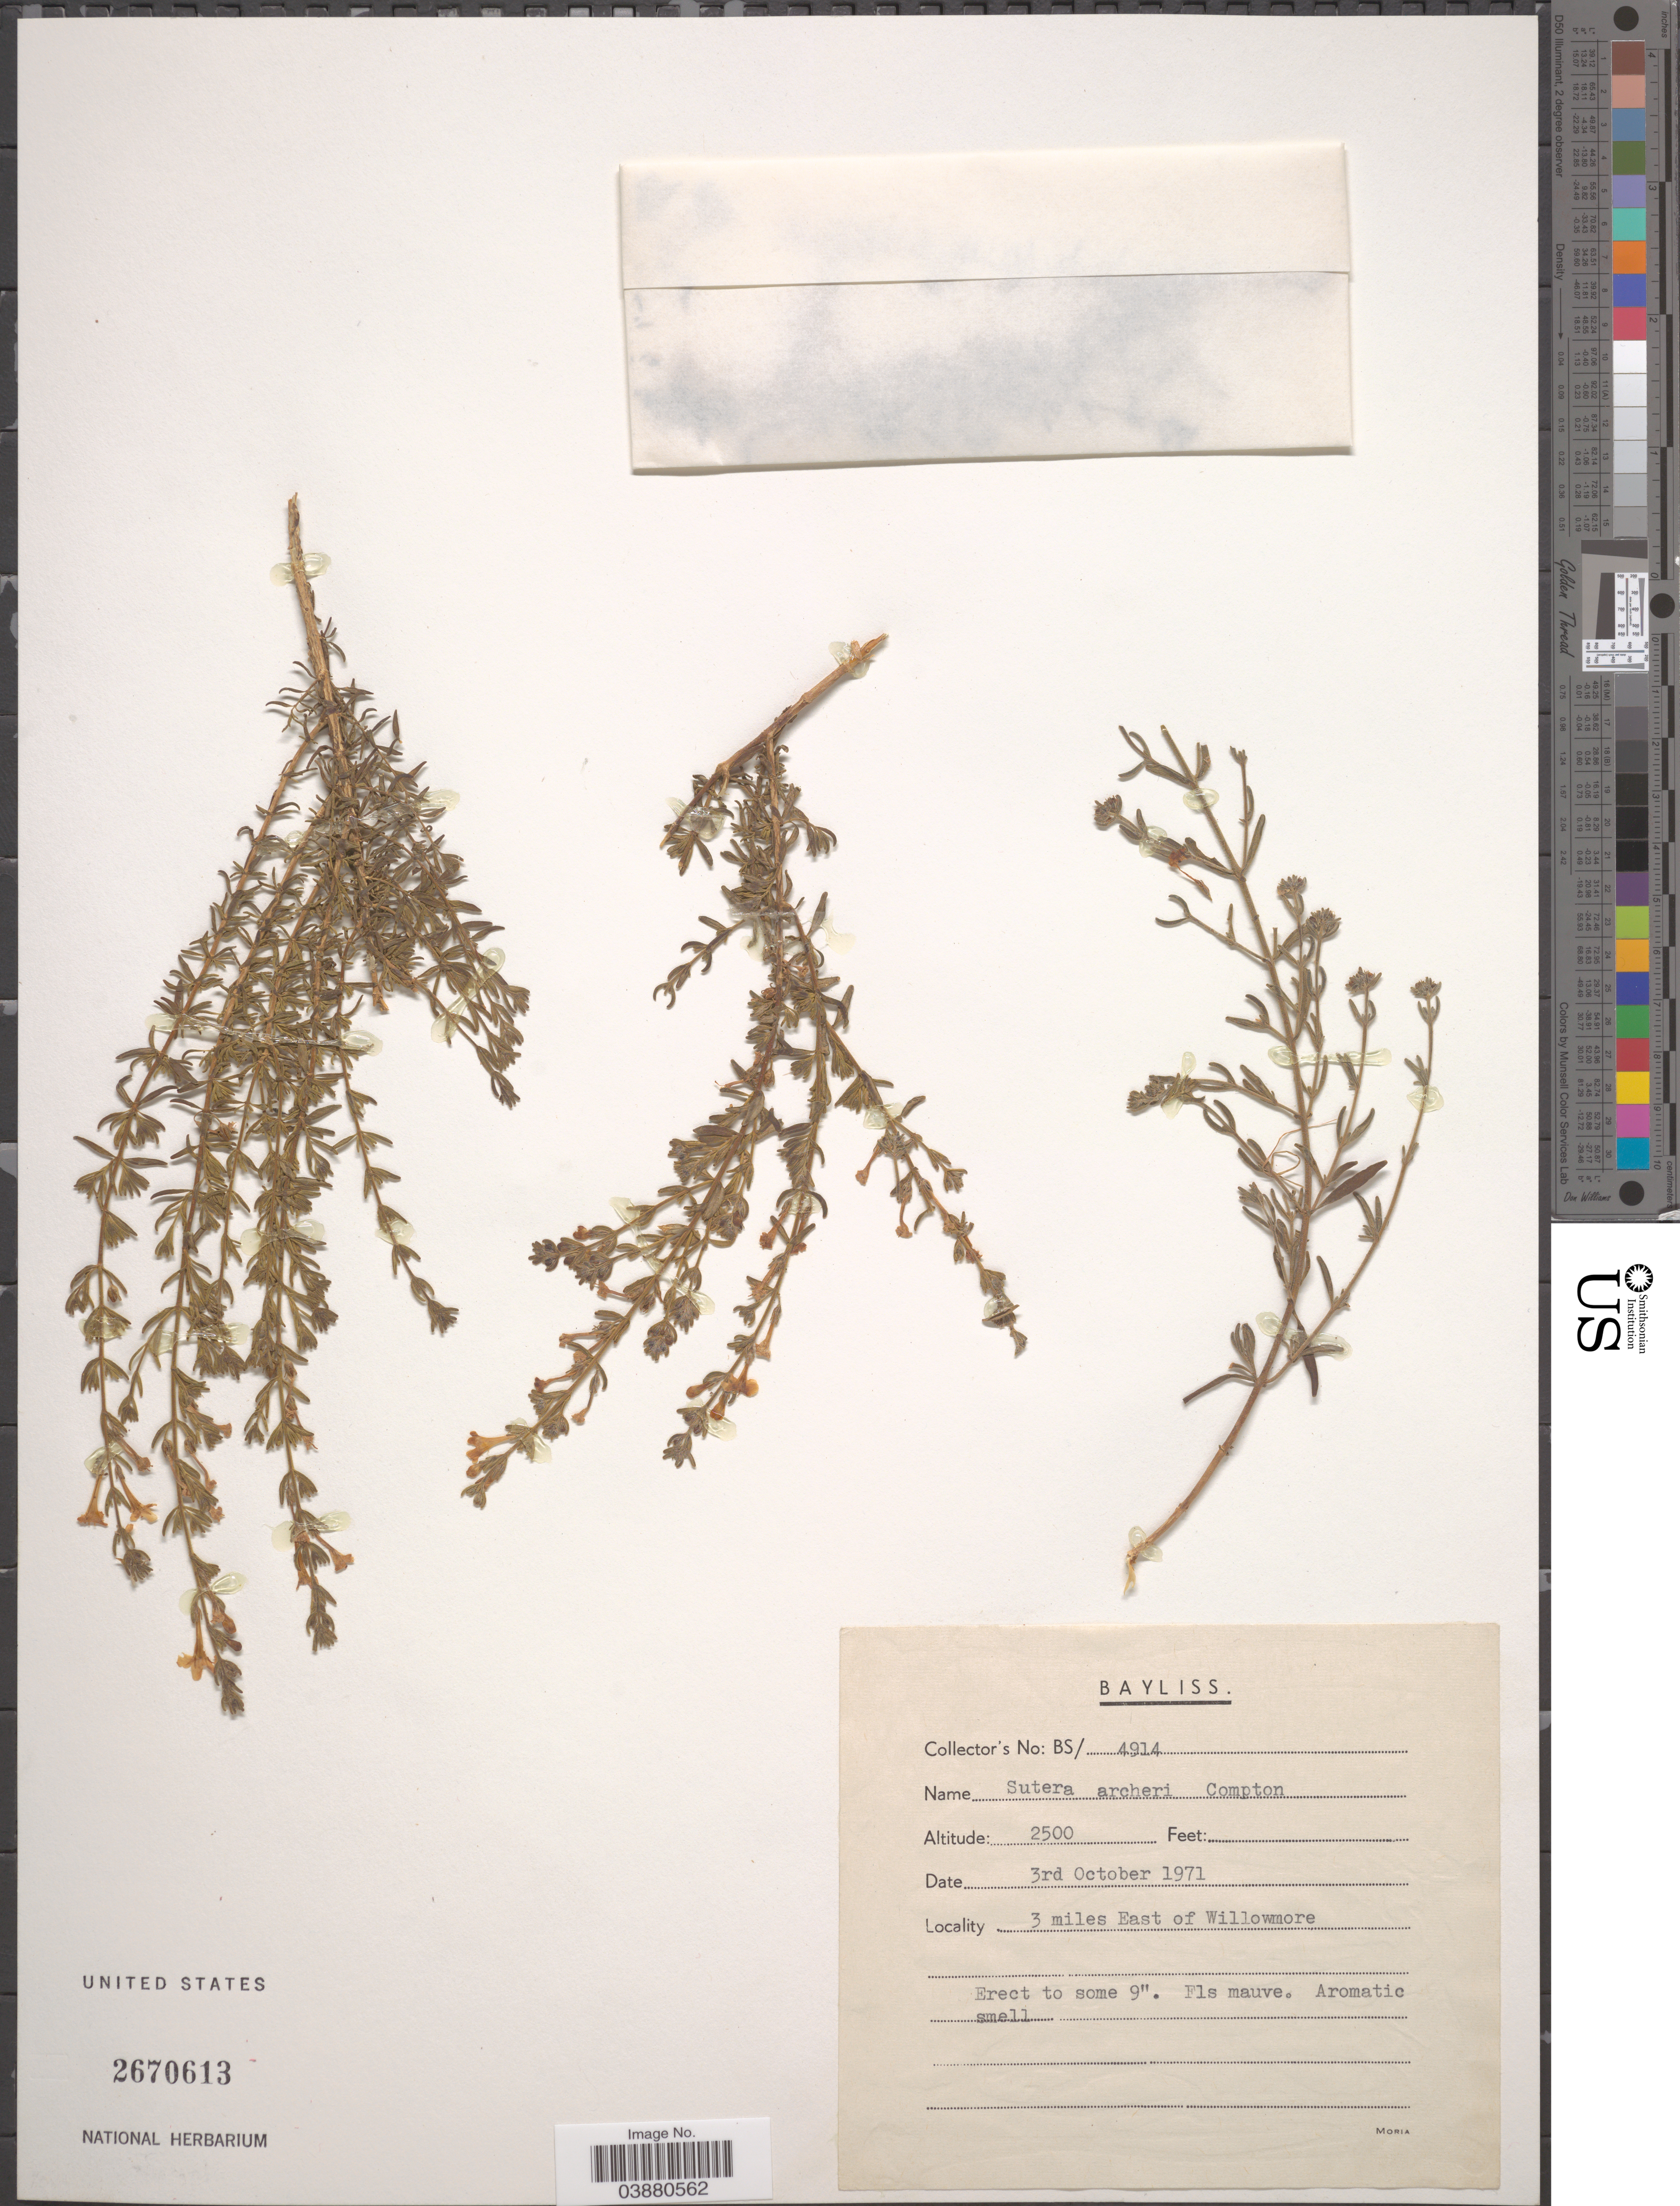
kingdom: Plantae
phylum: Tracheophyta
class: Magnoliopsida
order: Lamiales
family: Scrophulariaceae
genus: Sutera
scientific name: Sutera archeri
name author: Compton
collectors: Bayliss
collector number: BS4914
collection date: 1974-10-03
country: South Africa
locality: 3 miles East of Willowmore.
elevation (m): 762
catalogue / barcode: US 2670613